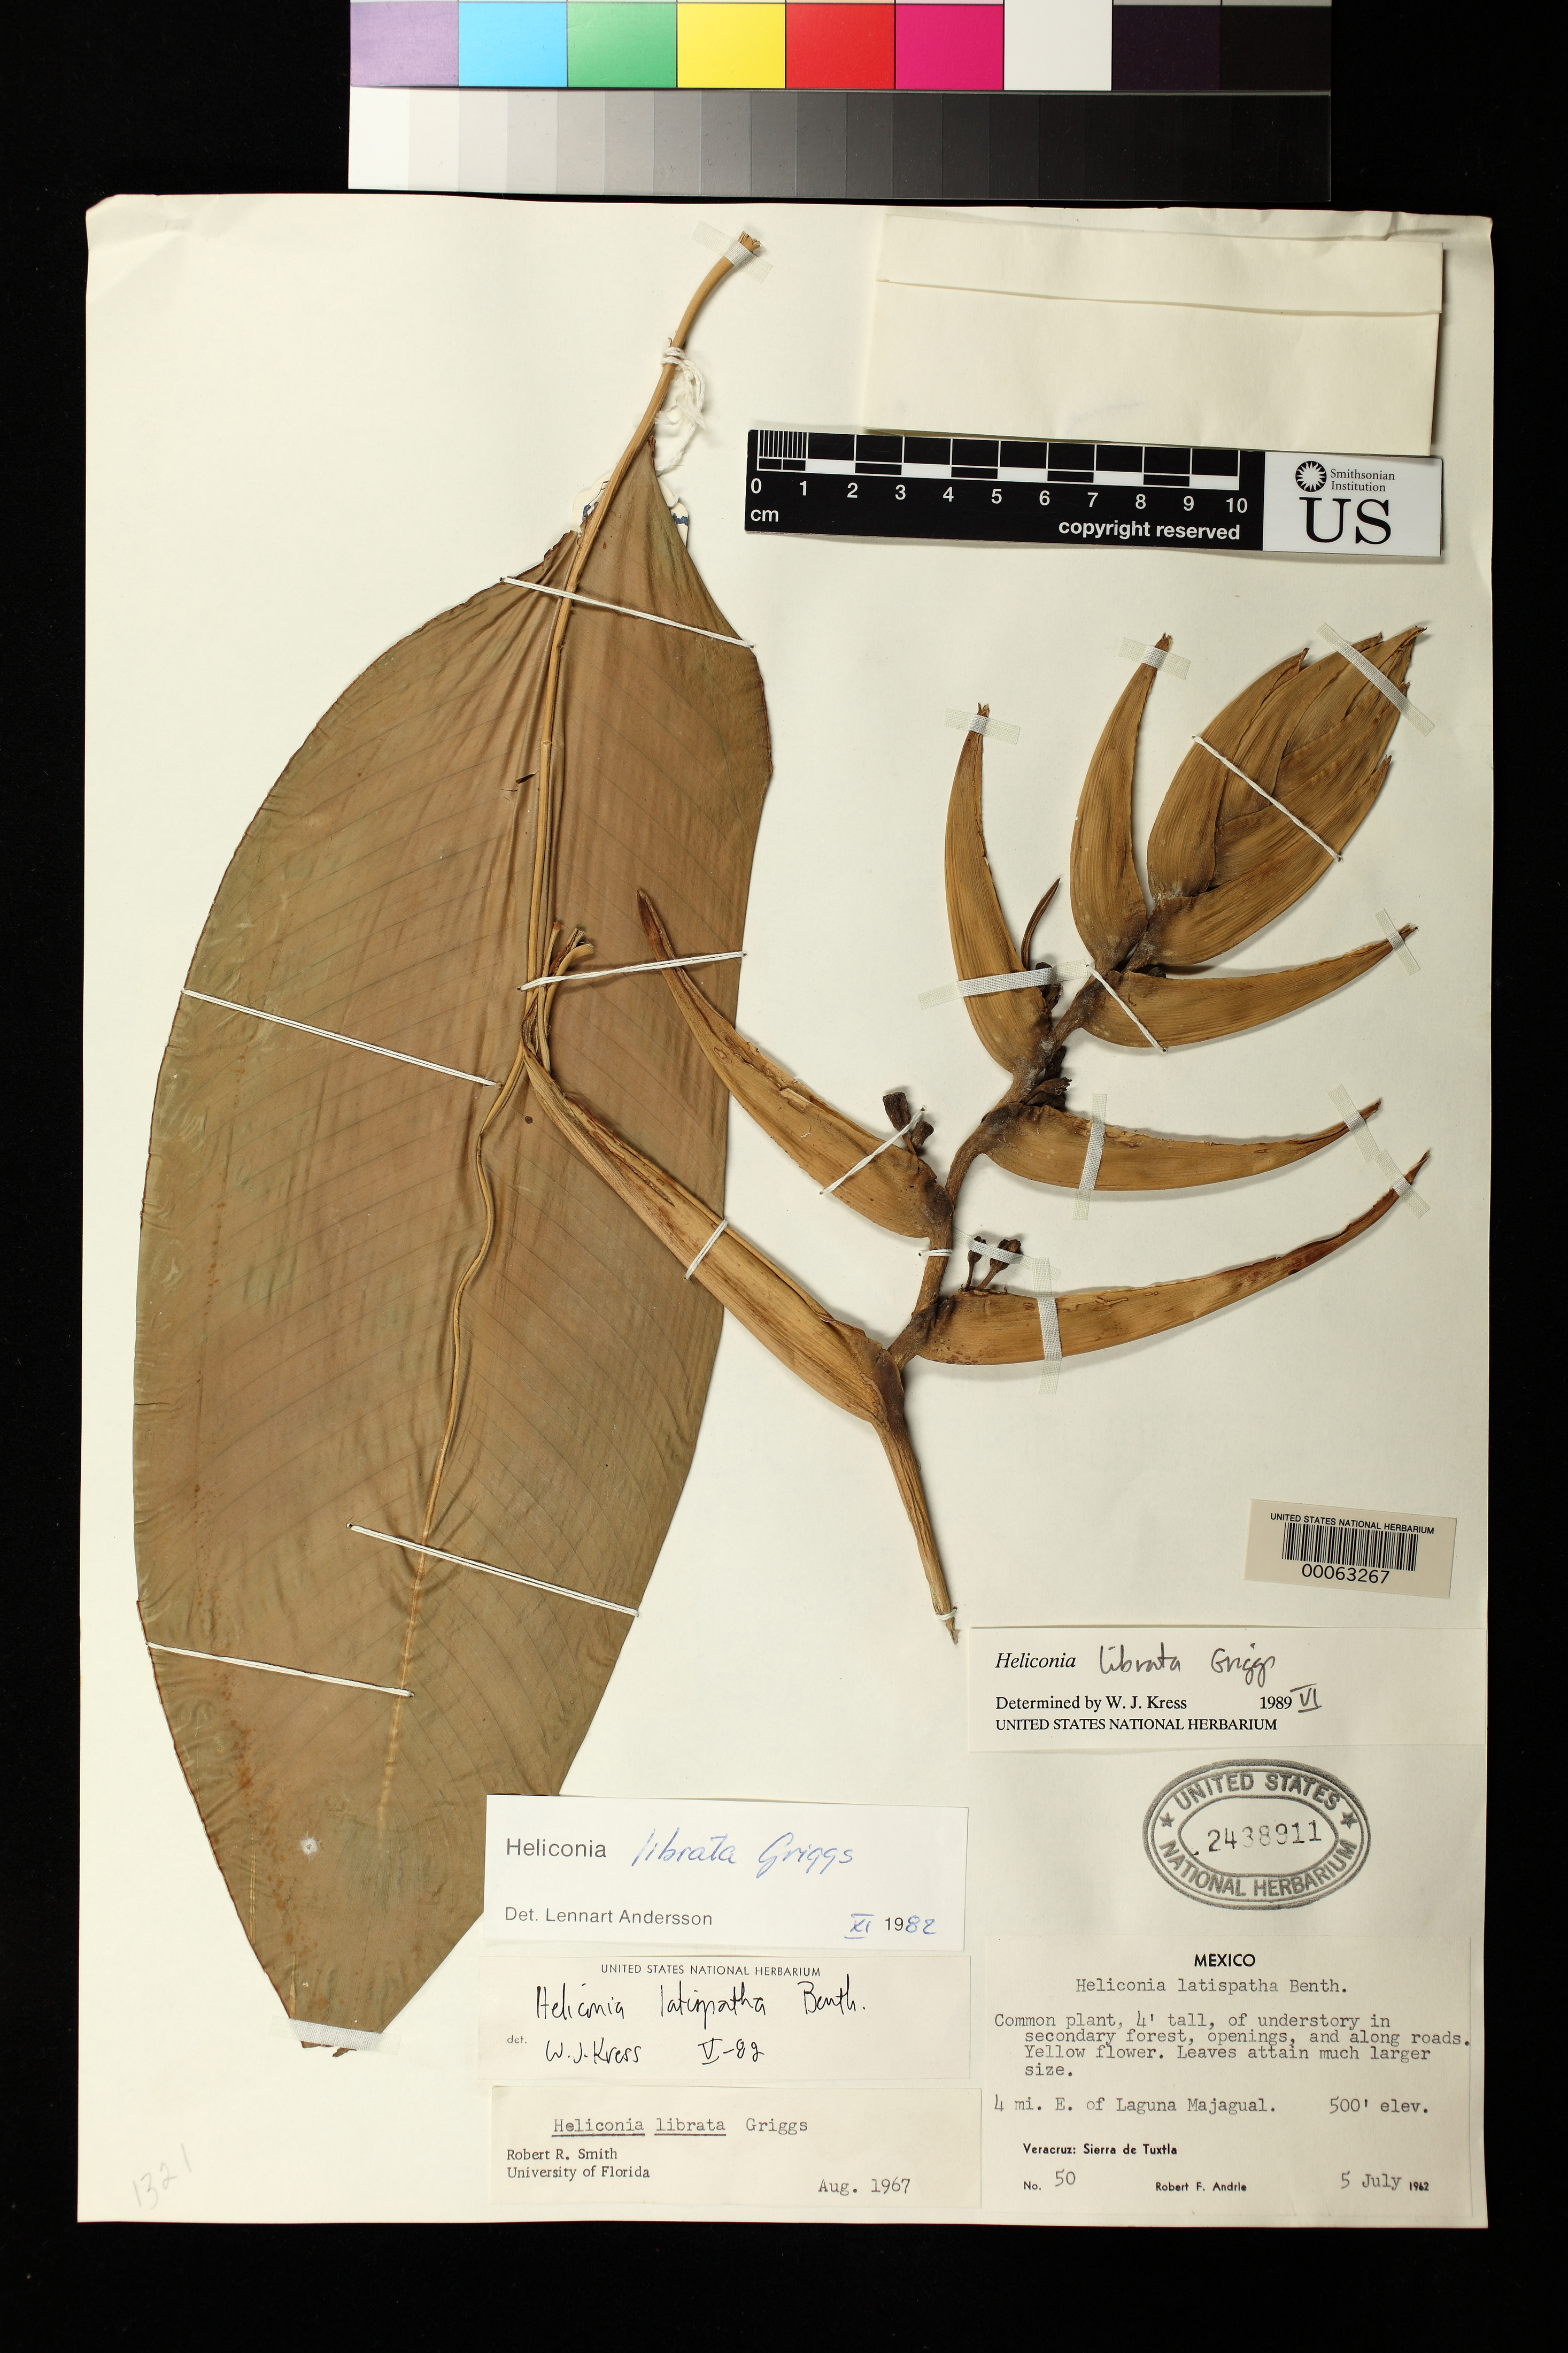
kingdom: Plantae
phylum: Tracheophyta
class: Liliopsida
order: Zingiberales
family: Heliconiaceae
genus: Heliconia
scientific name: Heliconia librata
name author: R.F. Griggs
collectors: R. Andrie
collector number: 50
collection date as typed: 05 Jul 1962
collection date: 1962-07-05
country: Mexico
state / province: Veracruz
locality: Sierra de Tuxtla, 4 mi e. of laguna majagual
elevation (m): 152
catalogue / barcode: US 2439811